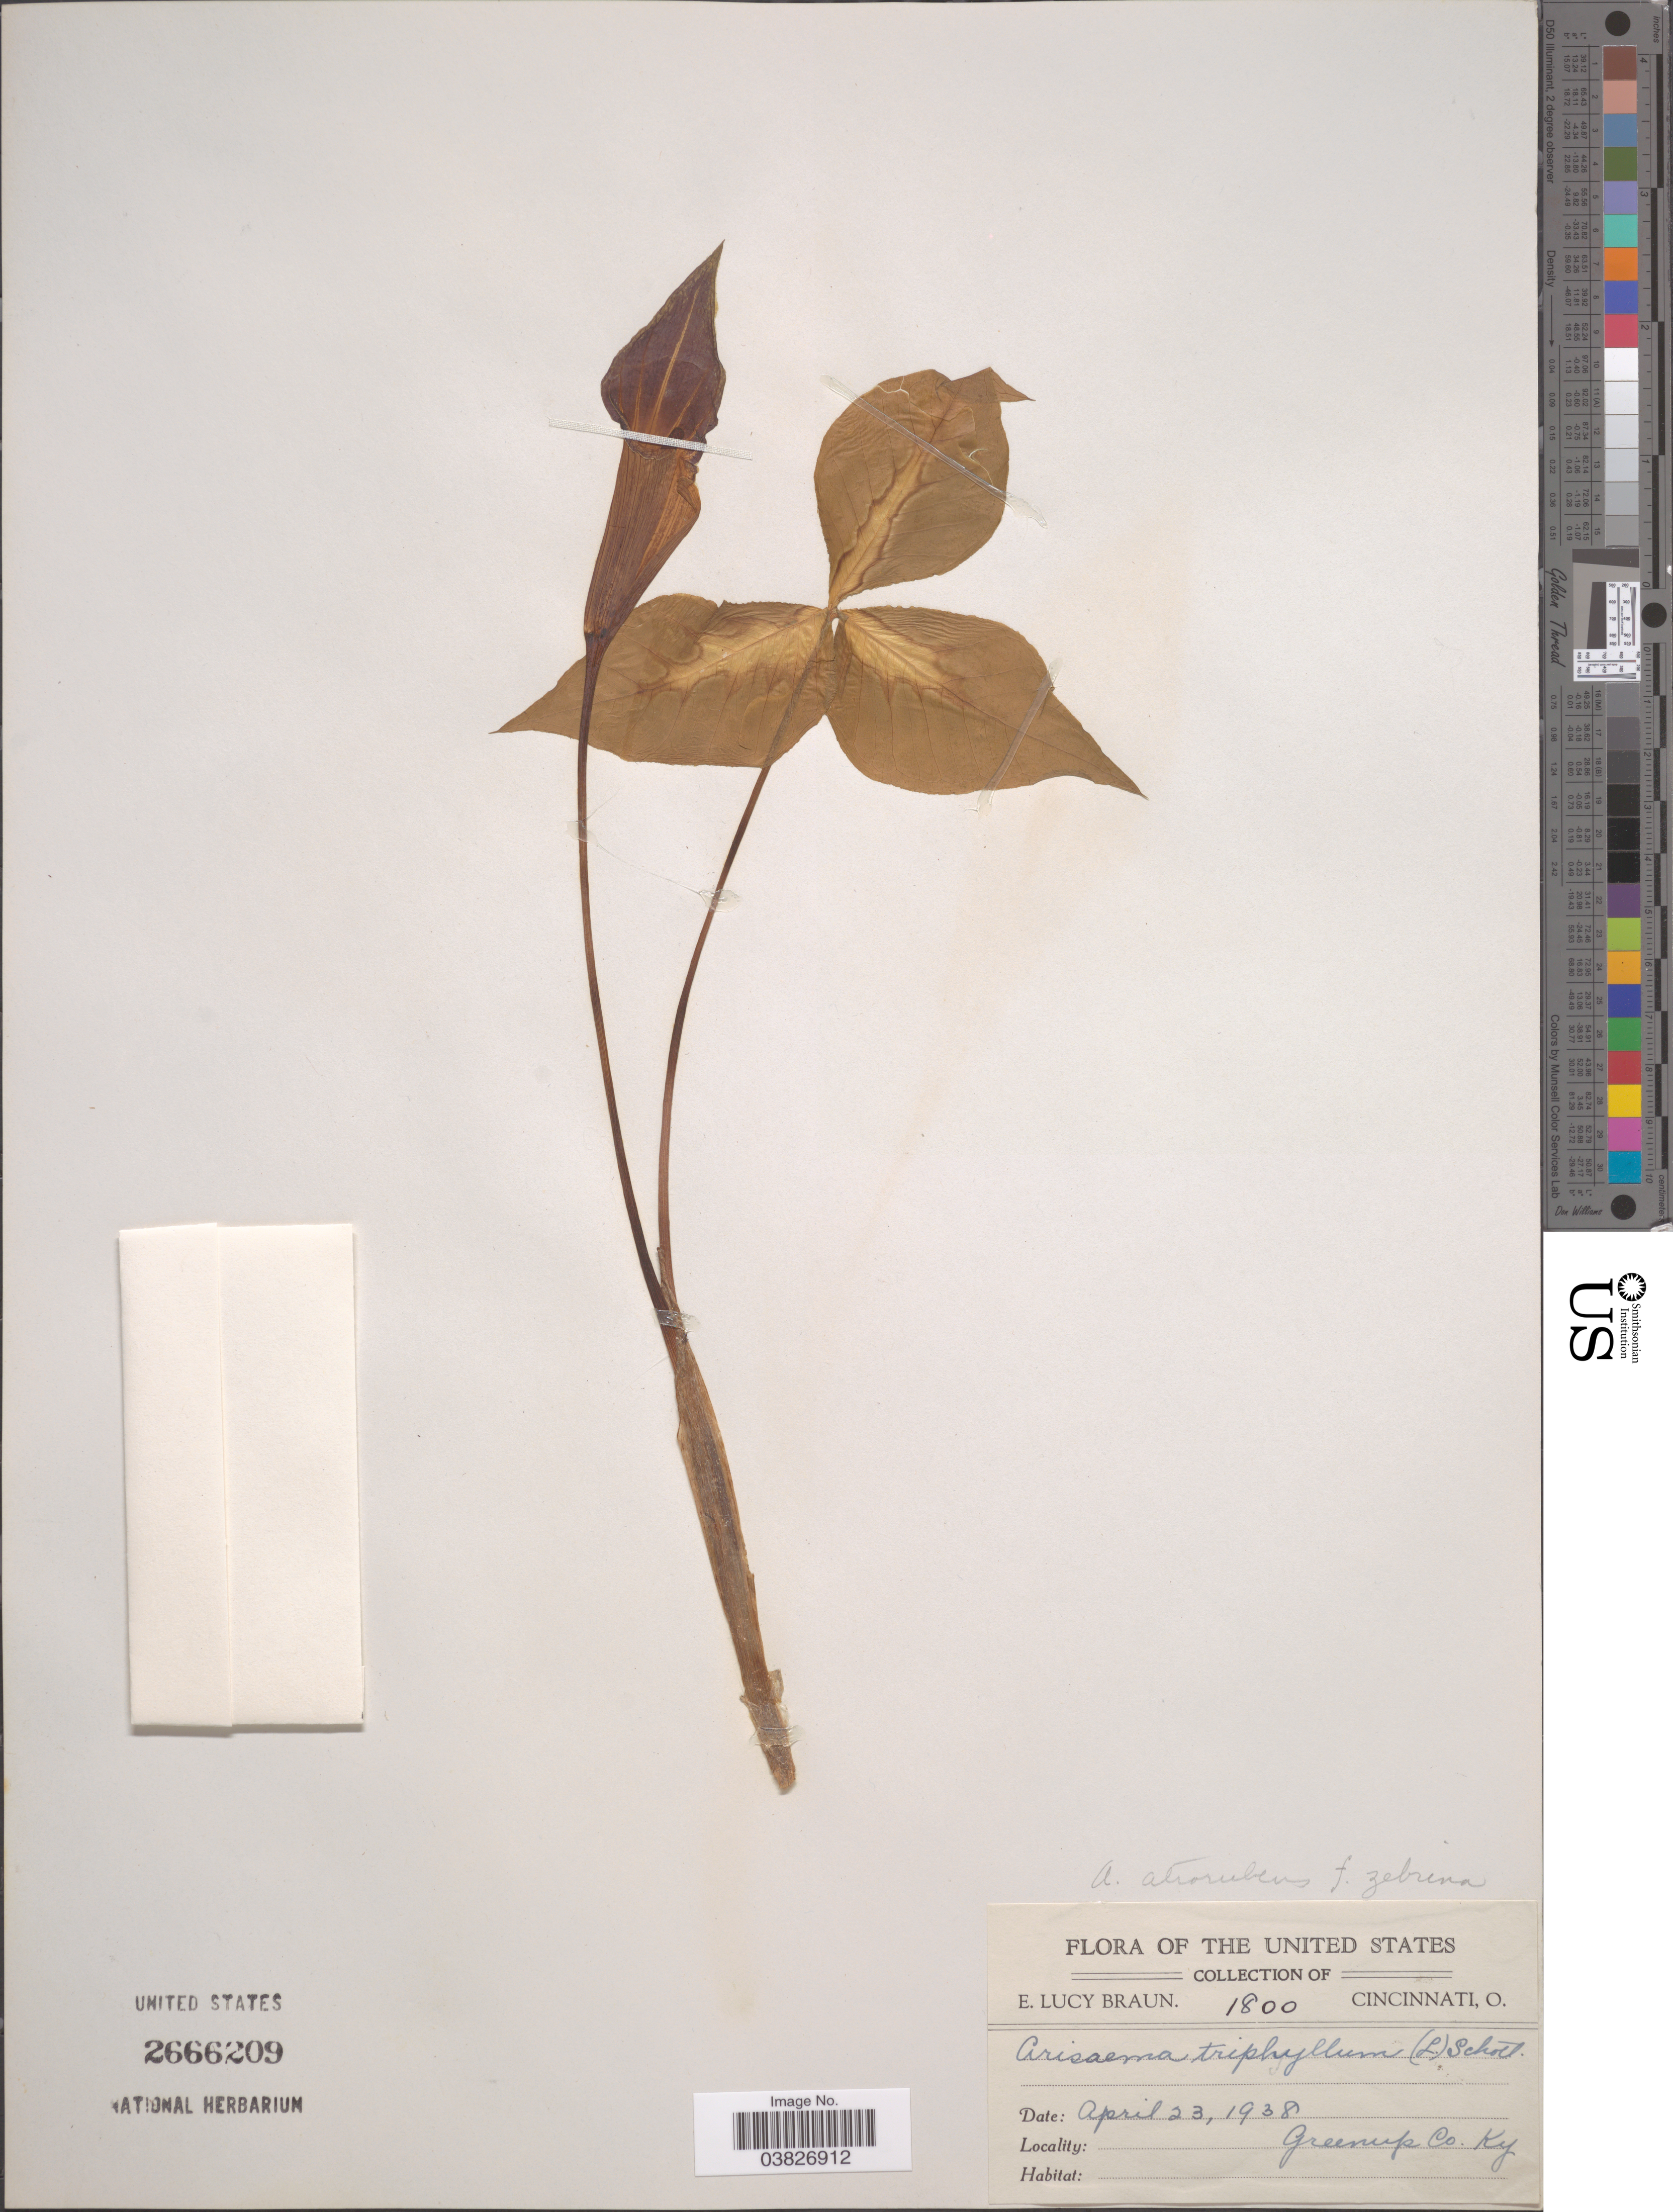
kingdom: Plantae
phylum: Tracheophyta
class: Liliopsida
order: Alismatales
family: Araceae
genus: Arisaema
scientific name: Arisaema atrorubens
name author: (Aiton) Blume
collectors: E. L. Braun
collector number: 1800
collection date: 1938-04-23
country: United States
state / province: Kentucky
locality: Greenup Co.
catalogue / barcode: US 2666209